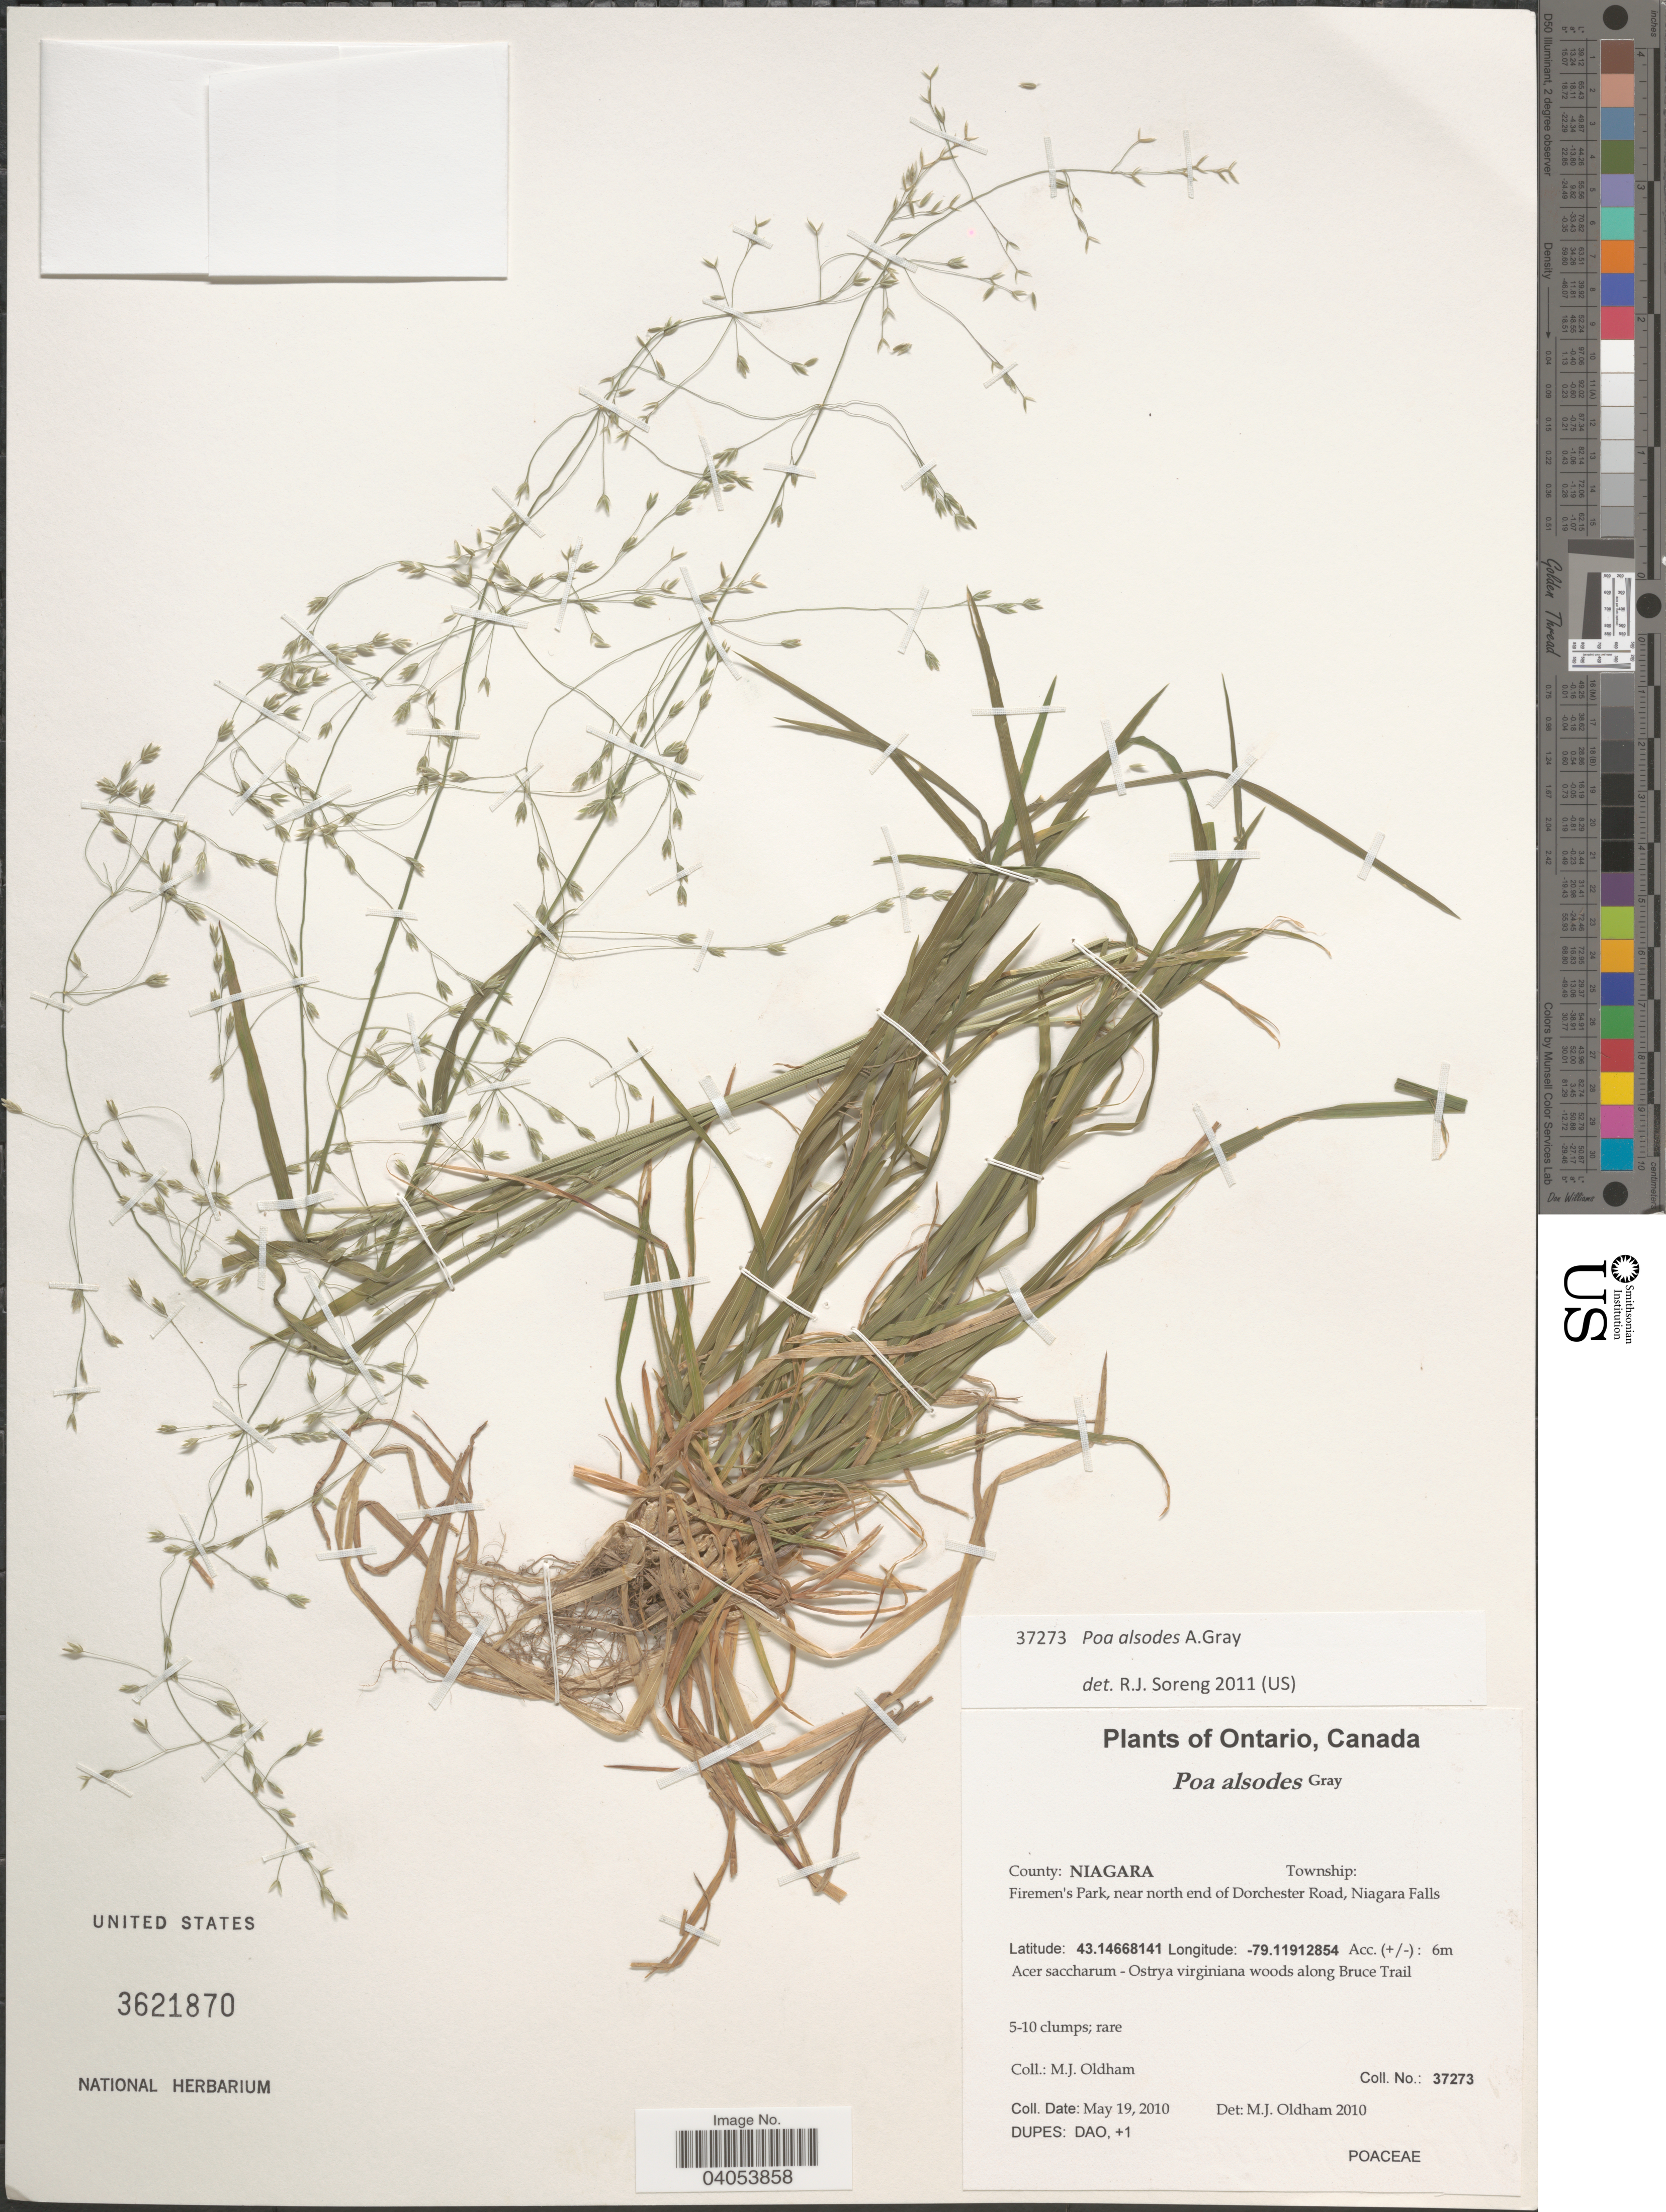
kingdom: Plantae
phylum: Tracheophyta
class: Liliopsida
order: Poales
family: Poaceae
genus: Poa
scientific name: Poa alsodes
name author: A. Gray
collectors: M. Oldham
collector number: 37273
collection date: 2010-05-19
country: Canada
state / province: Ontario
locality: County: Niagara. Firemen's Park, near north end of Dorchester Road, Niagara Falls. Woods along Bruce Trail.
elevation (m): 6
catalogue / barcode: US 3621870